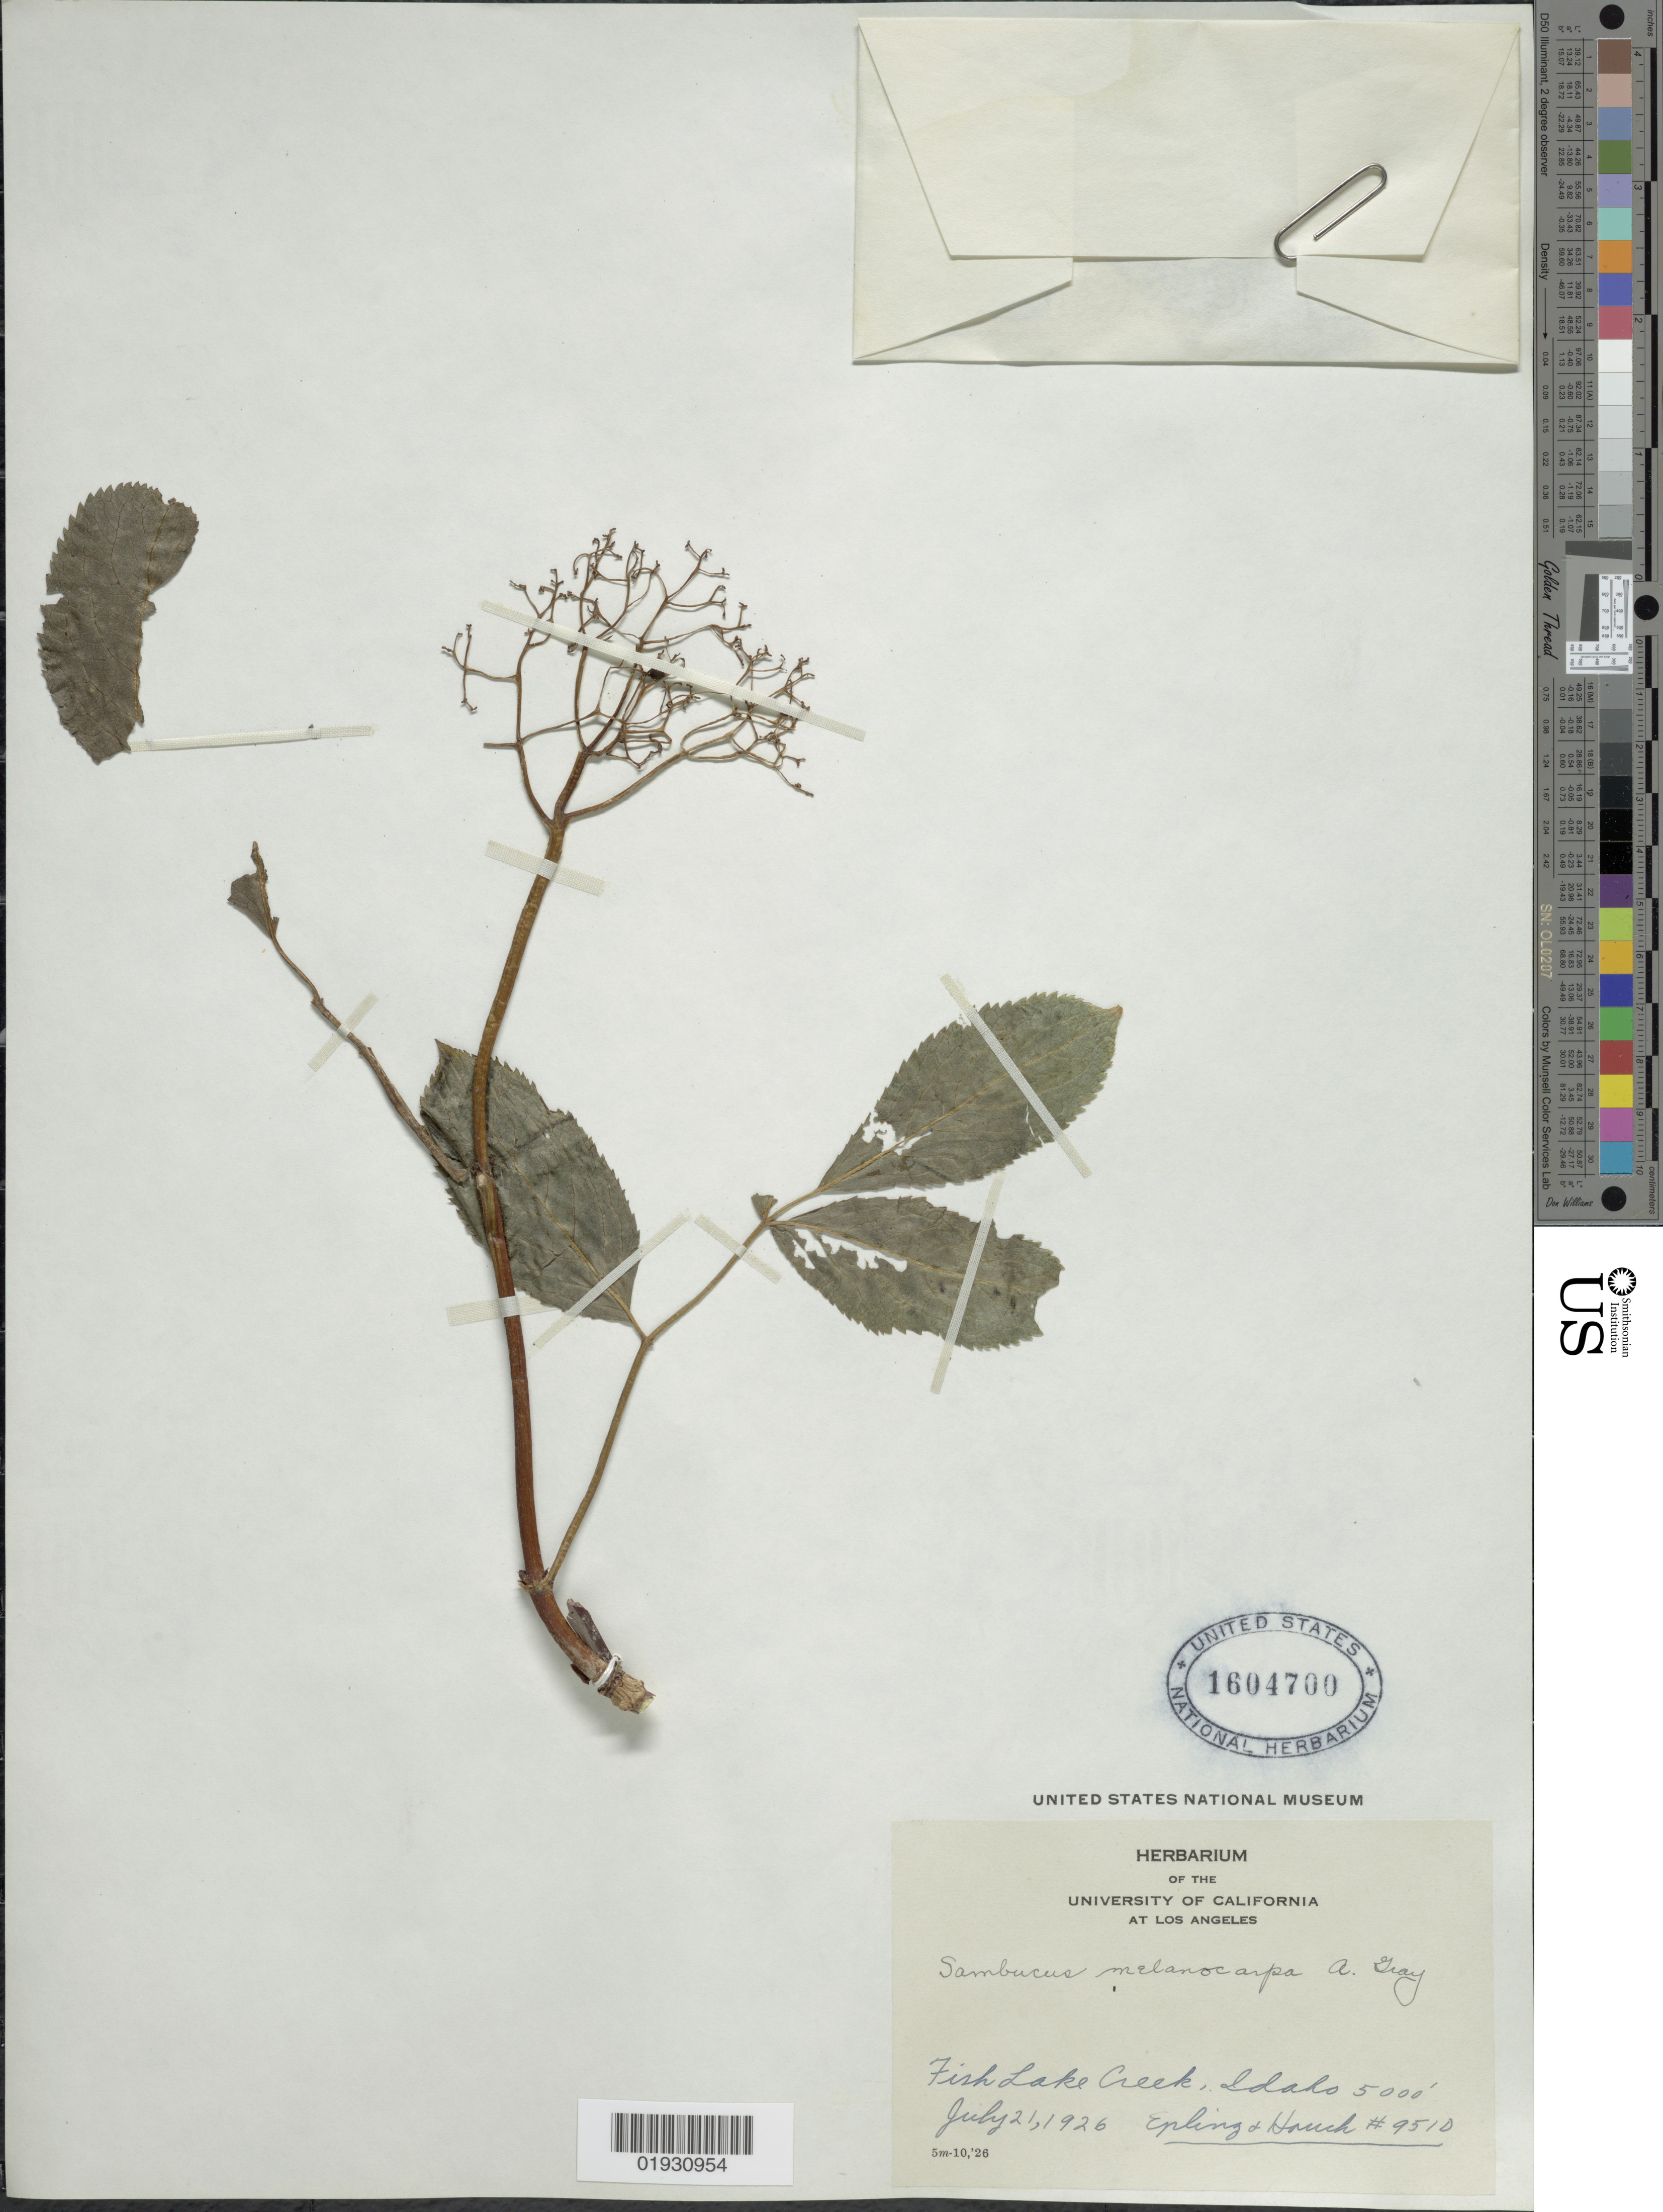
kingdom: Plantae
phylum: Tracheophyta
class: Magnoliopsida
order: Dipsacales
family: Viburnaceae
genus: Sambucus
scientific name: Sambucus melanocarpa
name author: A. Gray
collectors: -- Epling & Houch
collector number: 9510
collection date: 1926-07-21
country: United States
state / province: Idaho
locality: First Lake Creek.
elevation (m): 1524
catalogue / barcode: US 1604700